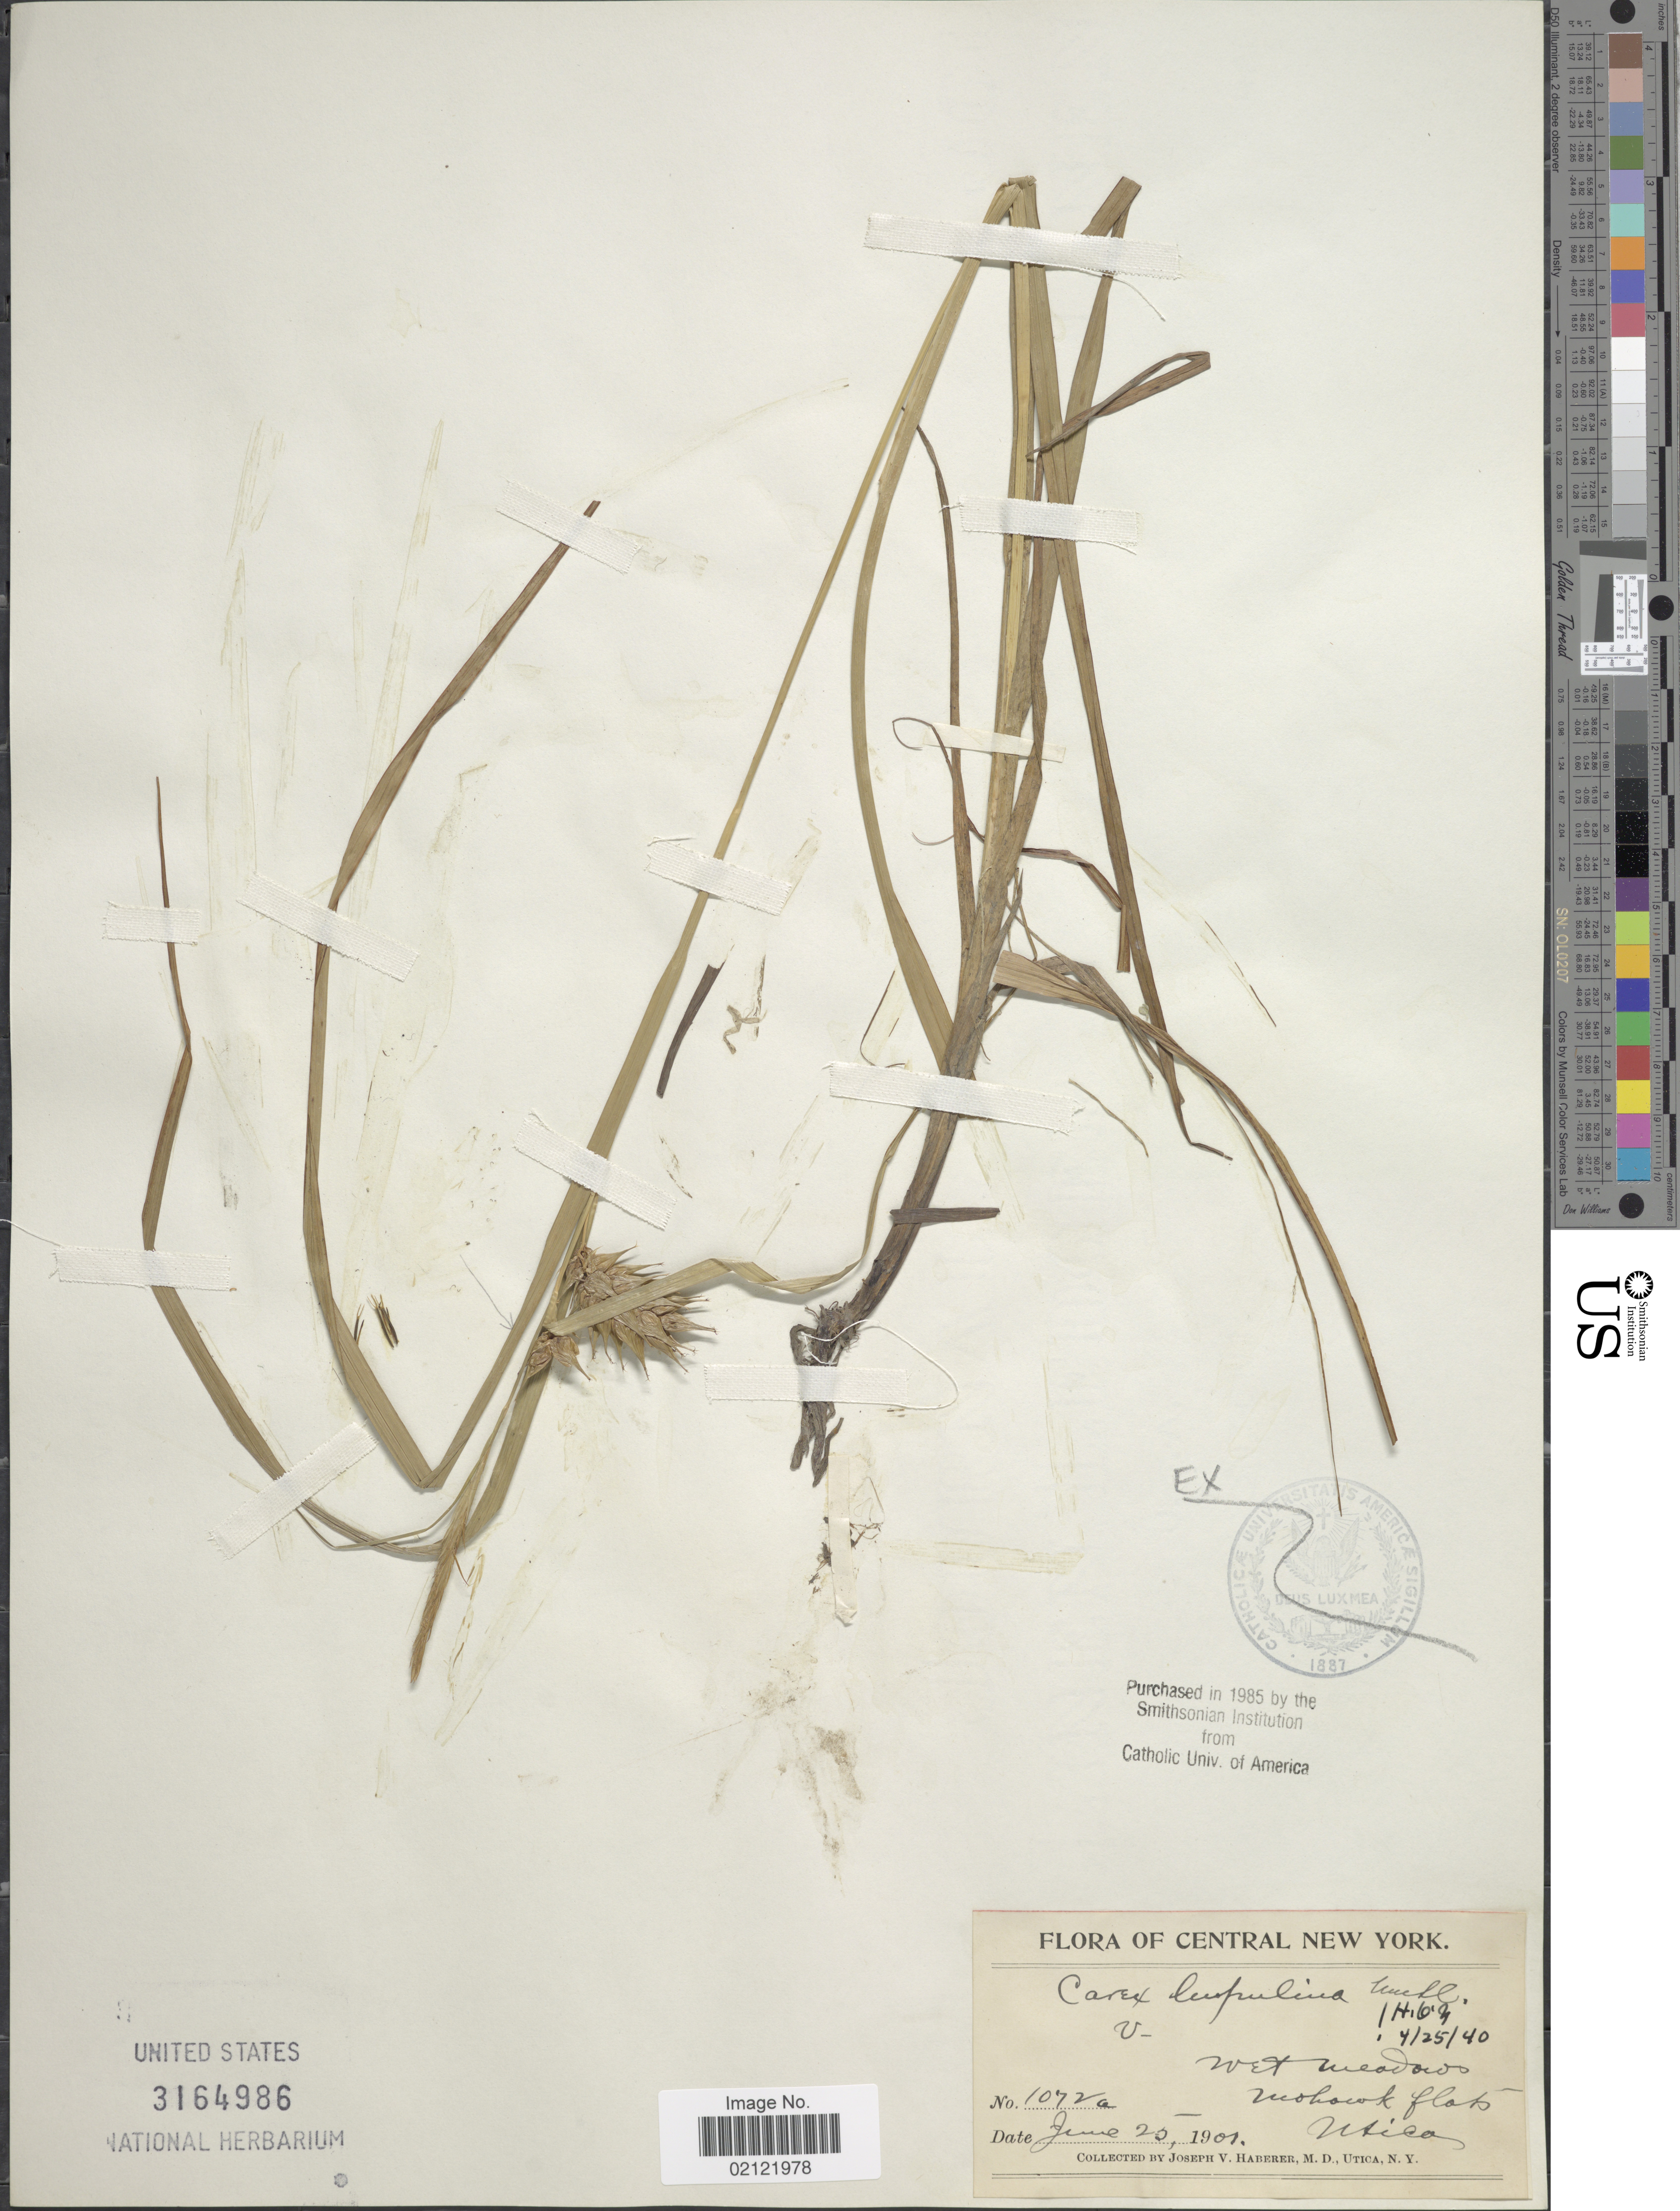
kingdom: Plantae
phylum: Tracheophyta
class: Liliopsida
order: Poales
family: Cyperaceae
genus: Carex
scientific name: Carex lupulina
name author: Muhl. ex Willd.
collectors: J. V. Haberer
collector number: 1072a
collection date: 1901-06-20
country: United States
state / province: New York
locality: Central New York. Wet meadow, Mohawk flats, Utica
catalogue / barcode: US 3164986